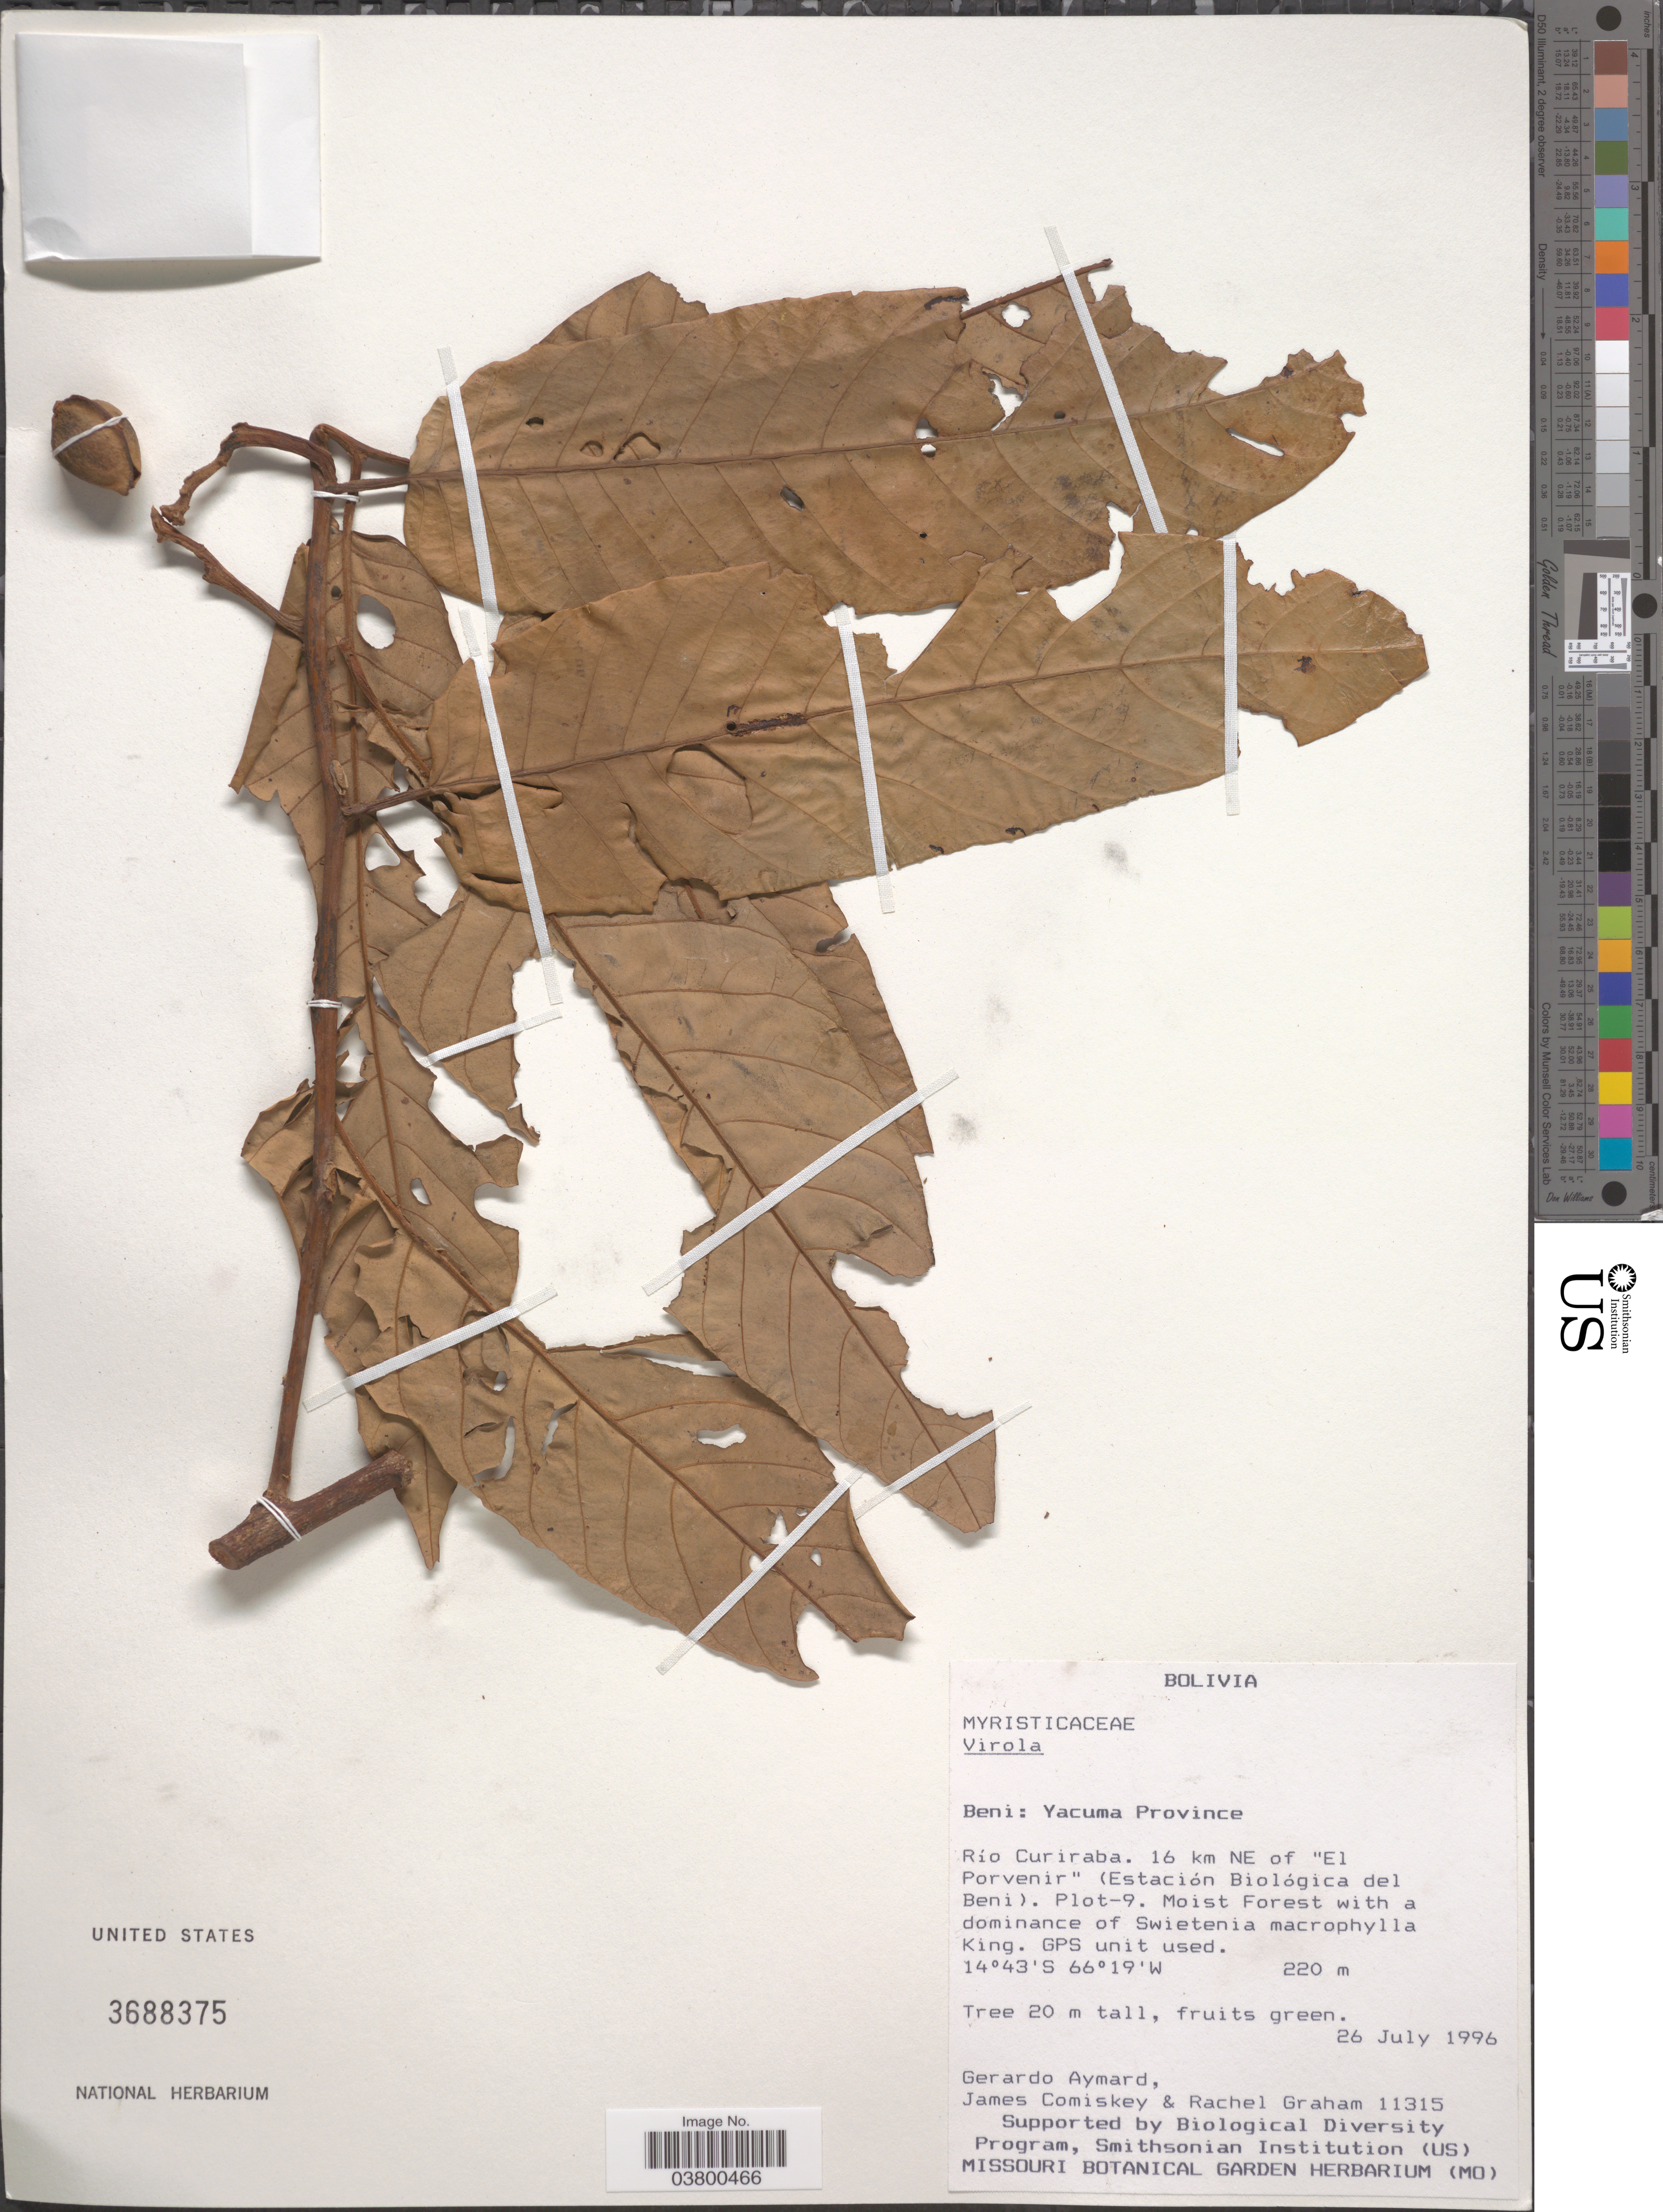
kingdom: Plantae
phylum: Tracheophyta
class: Magnoliopsida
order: Magnoliales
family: Myristicaceae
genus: Virola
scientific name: Virola sp.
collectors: G. A. Aymard, J. A. Comiskey & R. Graham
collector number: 11315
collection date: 1996-07-26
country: Bolivia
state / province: Beni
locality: Yacuma Province. Río Curiraba. 16 km NE of "El Porvenir" (Estación Biológica del Beni). Plot-9.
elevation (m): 220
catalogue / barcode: US 3688375